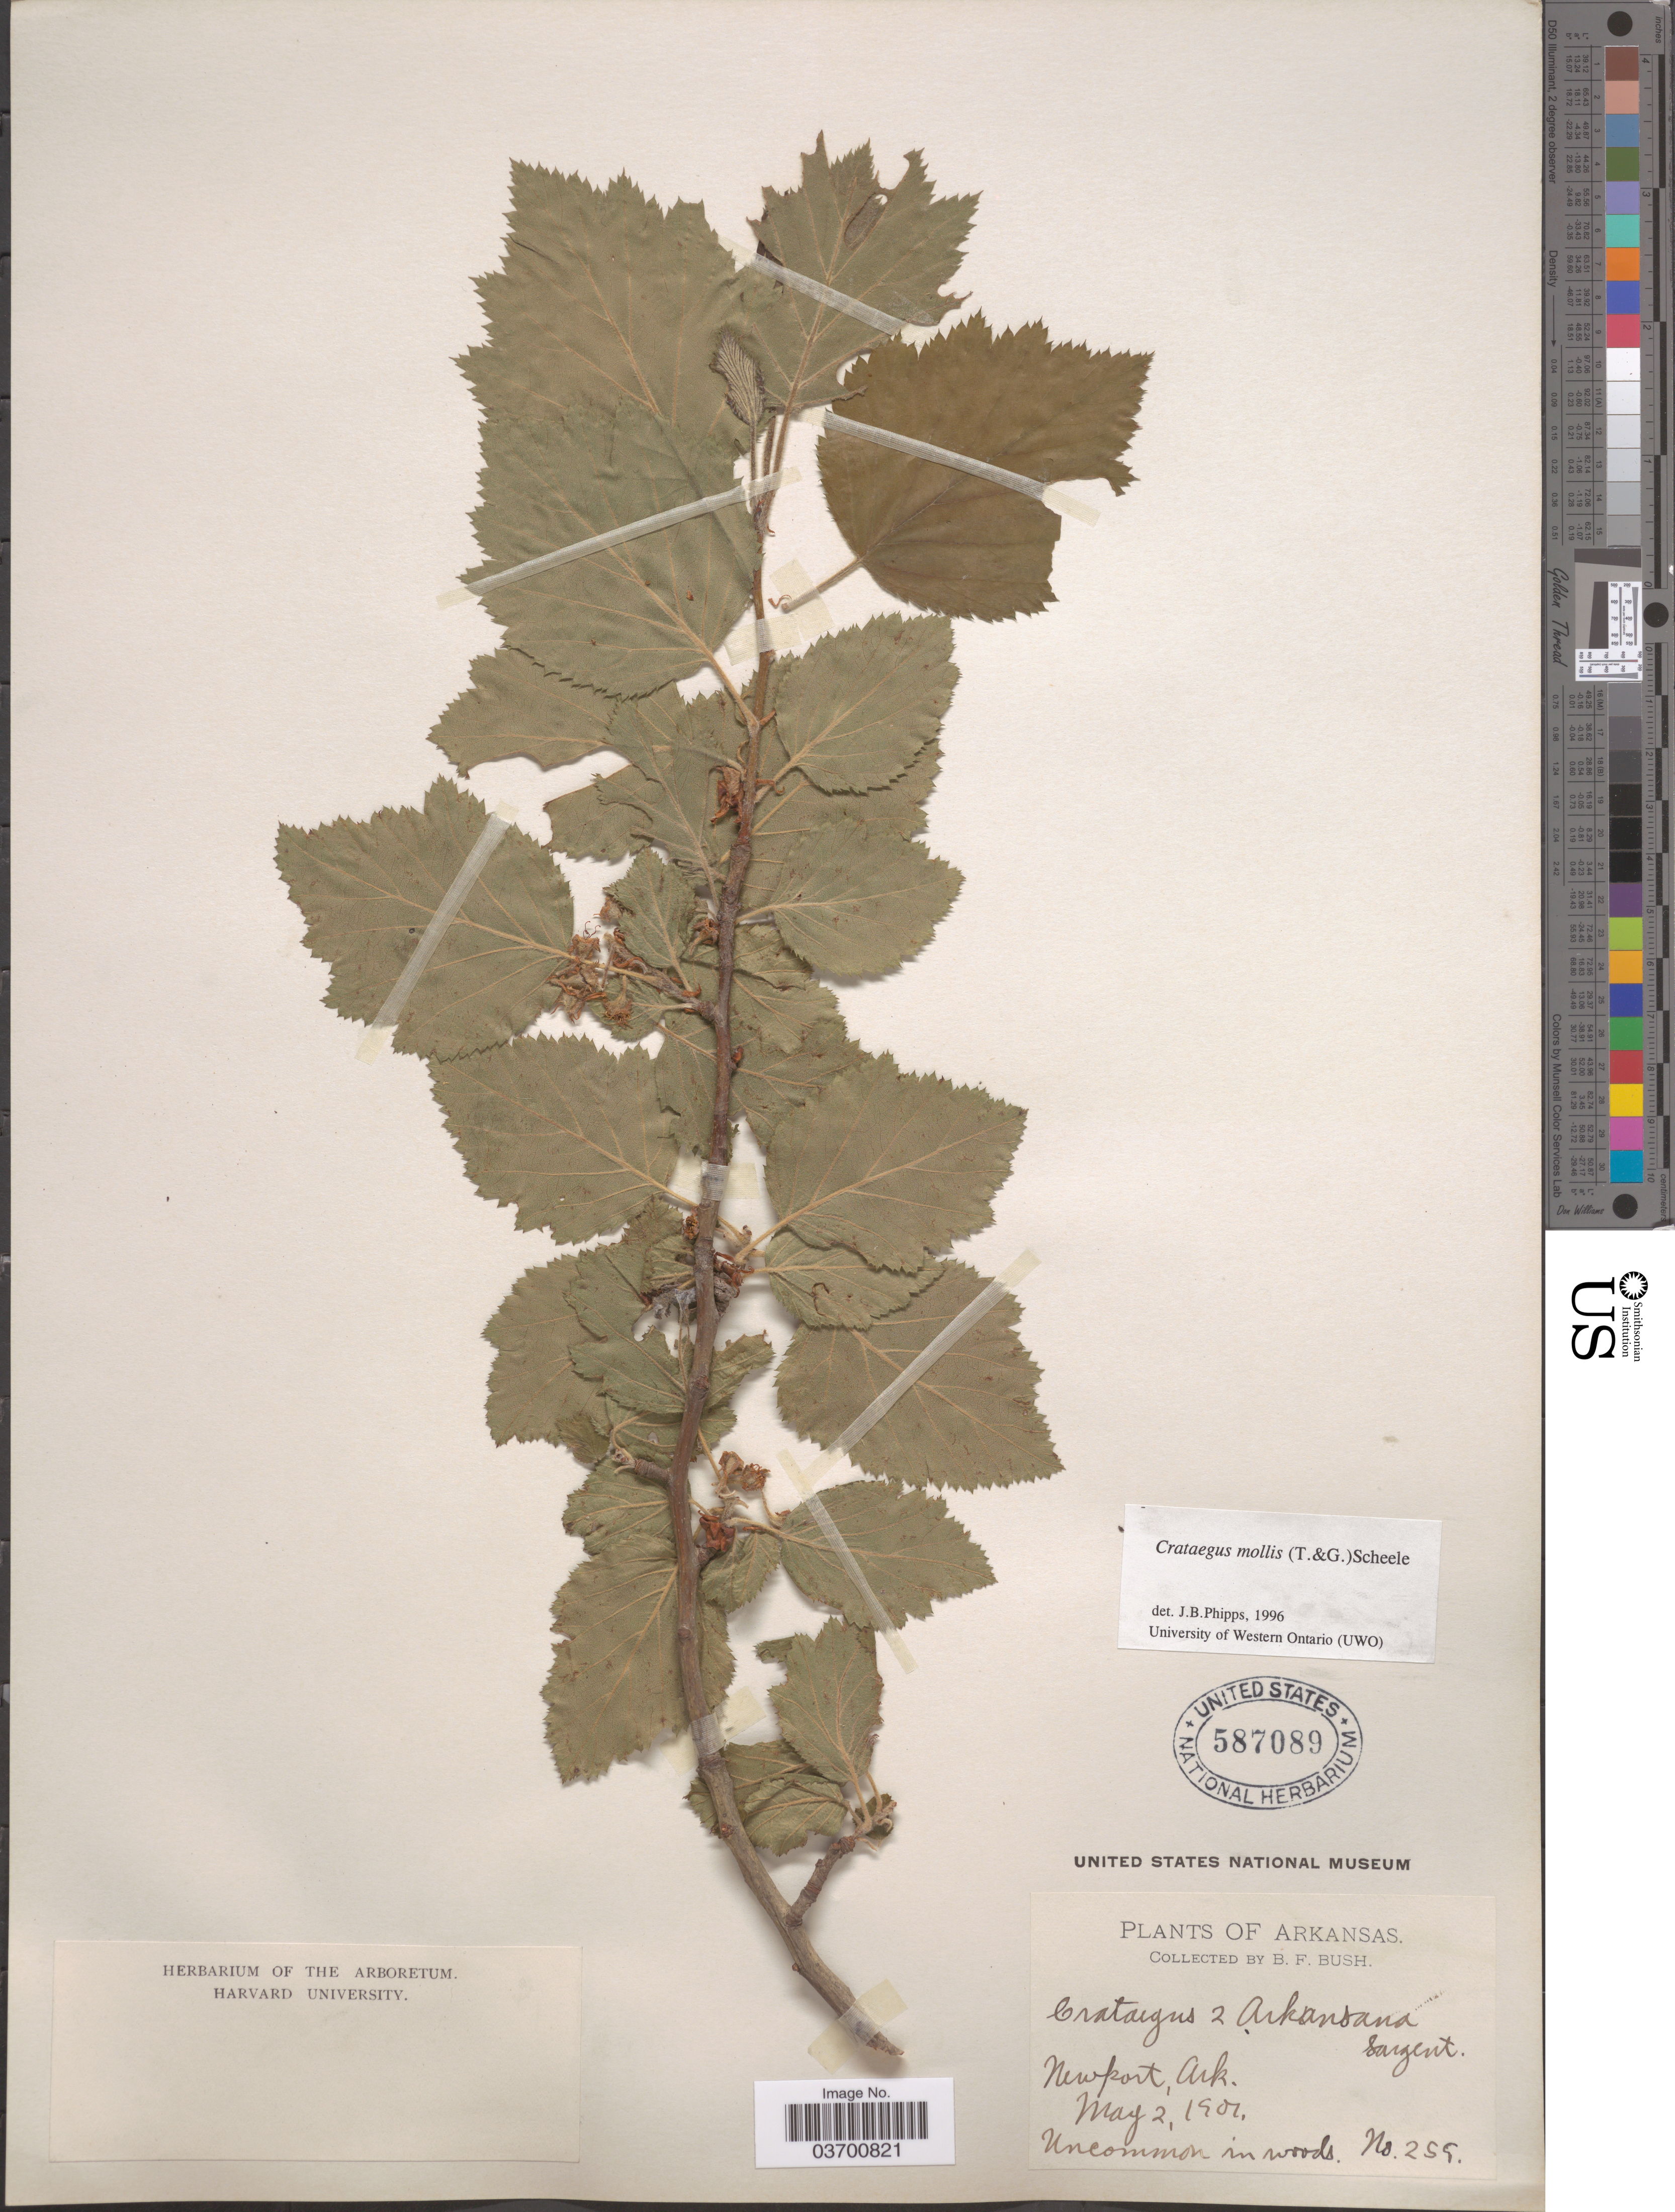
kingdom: Plantae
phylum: Tracheophyta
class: Magnoliopsida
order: Rosales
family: Rosaceae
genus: Crataegus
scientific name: Crataegus mollis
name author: (Torr. & A. Gray) Scheele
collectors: B. F. Bush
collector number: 259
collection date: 1901-05-02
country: United States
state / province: Arkansas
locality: Newport.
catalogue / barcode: US 587089